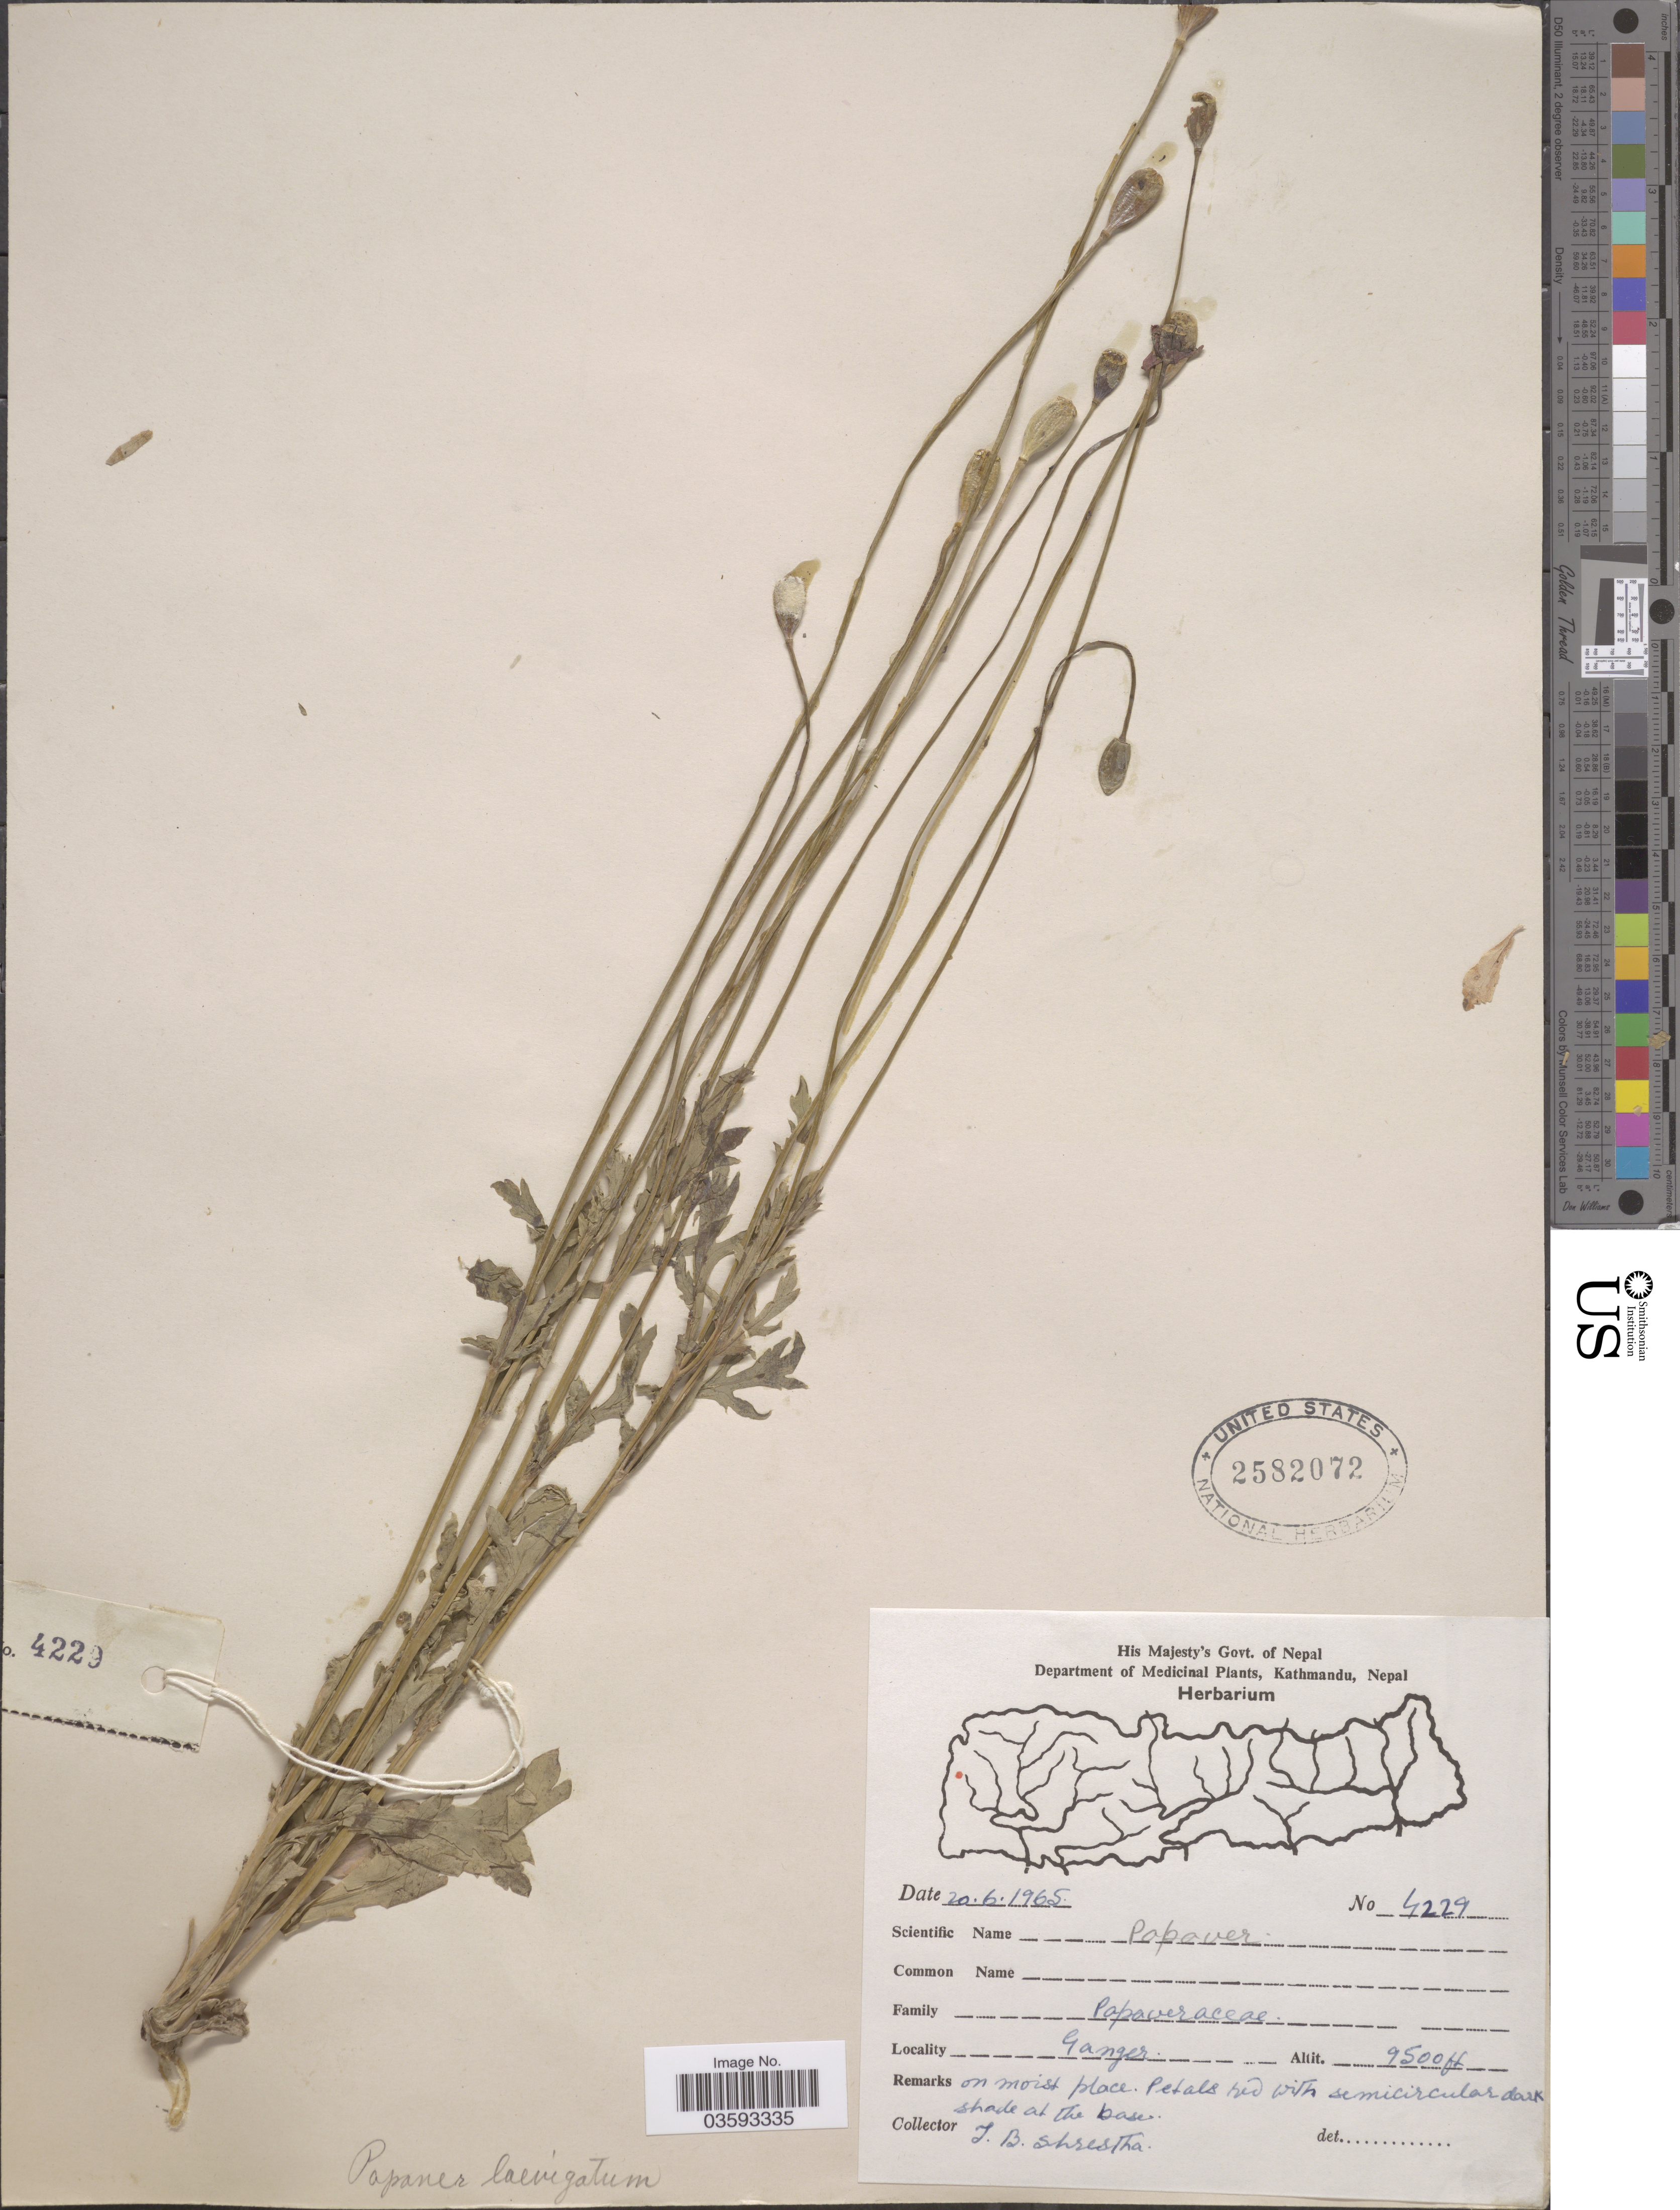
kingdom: Plantae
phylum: Tracheophyta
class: Magnoliopsida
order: Ranunculales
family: Papaveraceae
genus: Papaver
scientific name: Papaver laevigatum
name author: M. Bieb.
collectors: T. B. Shrestha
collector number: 4229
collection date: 1965-06-20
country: Nepal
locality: Ganger.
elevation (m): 2896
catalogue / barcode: US 2582072